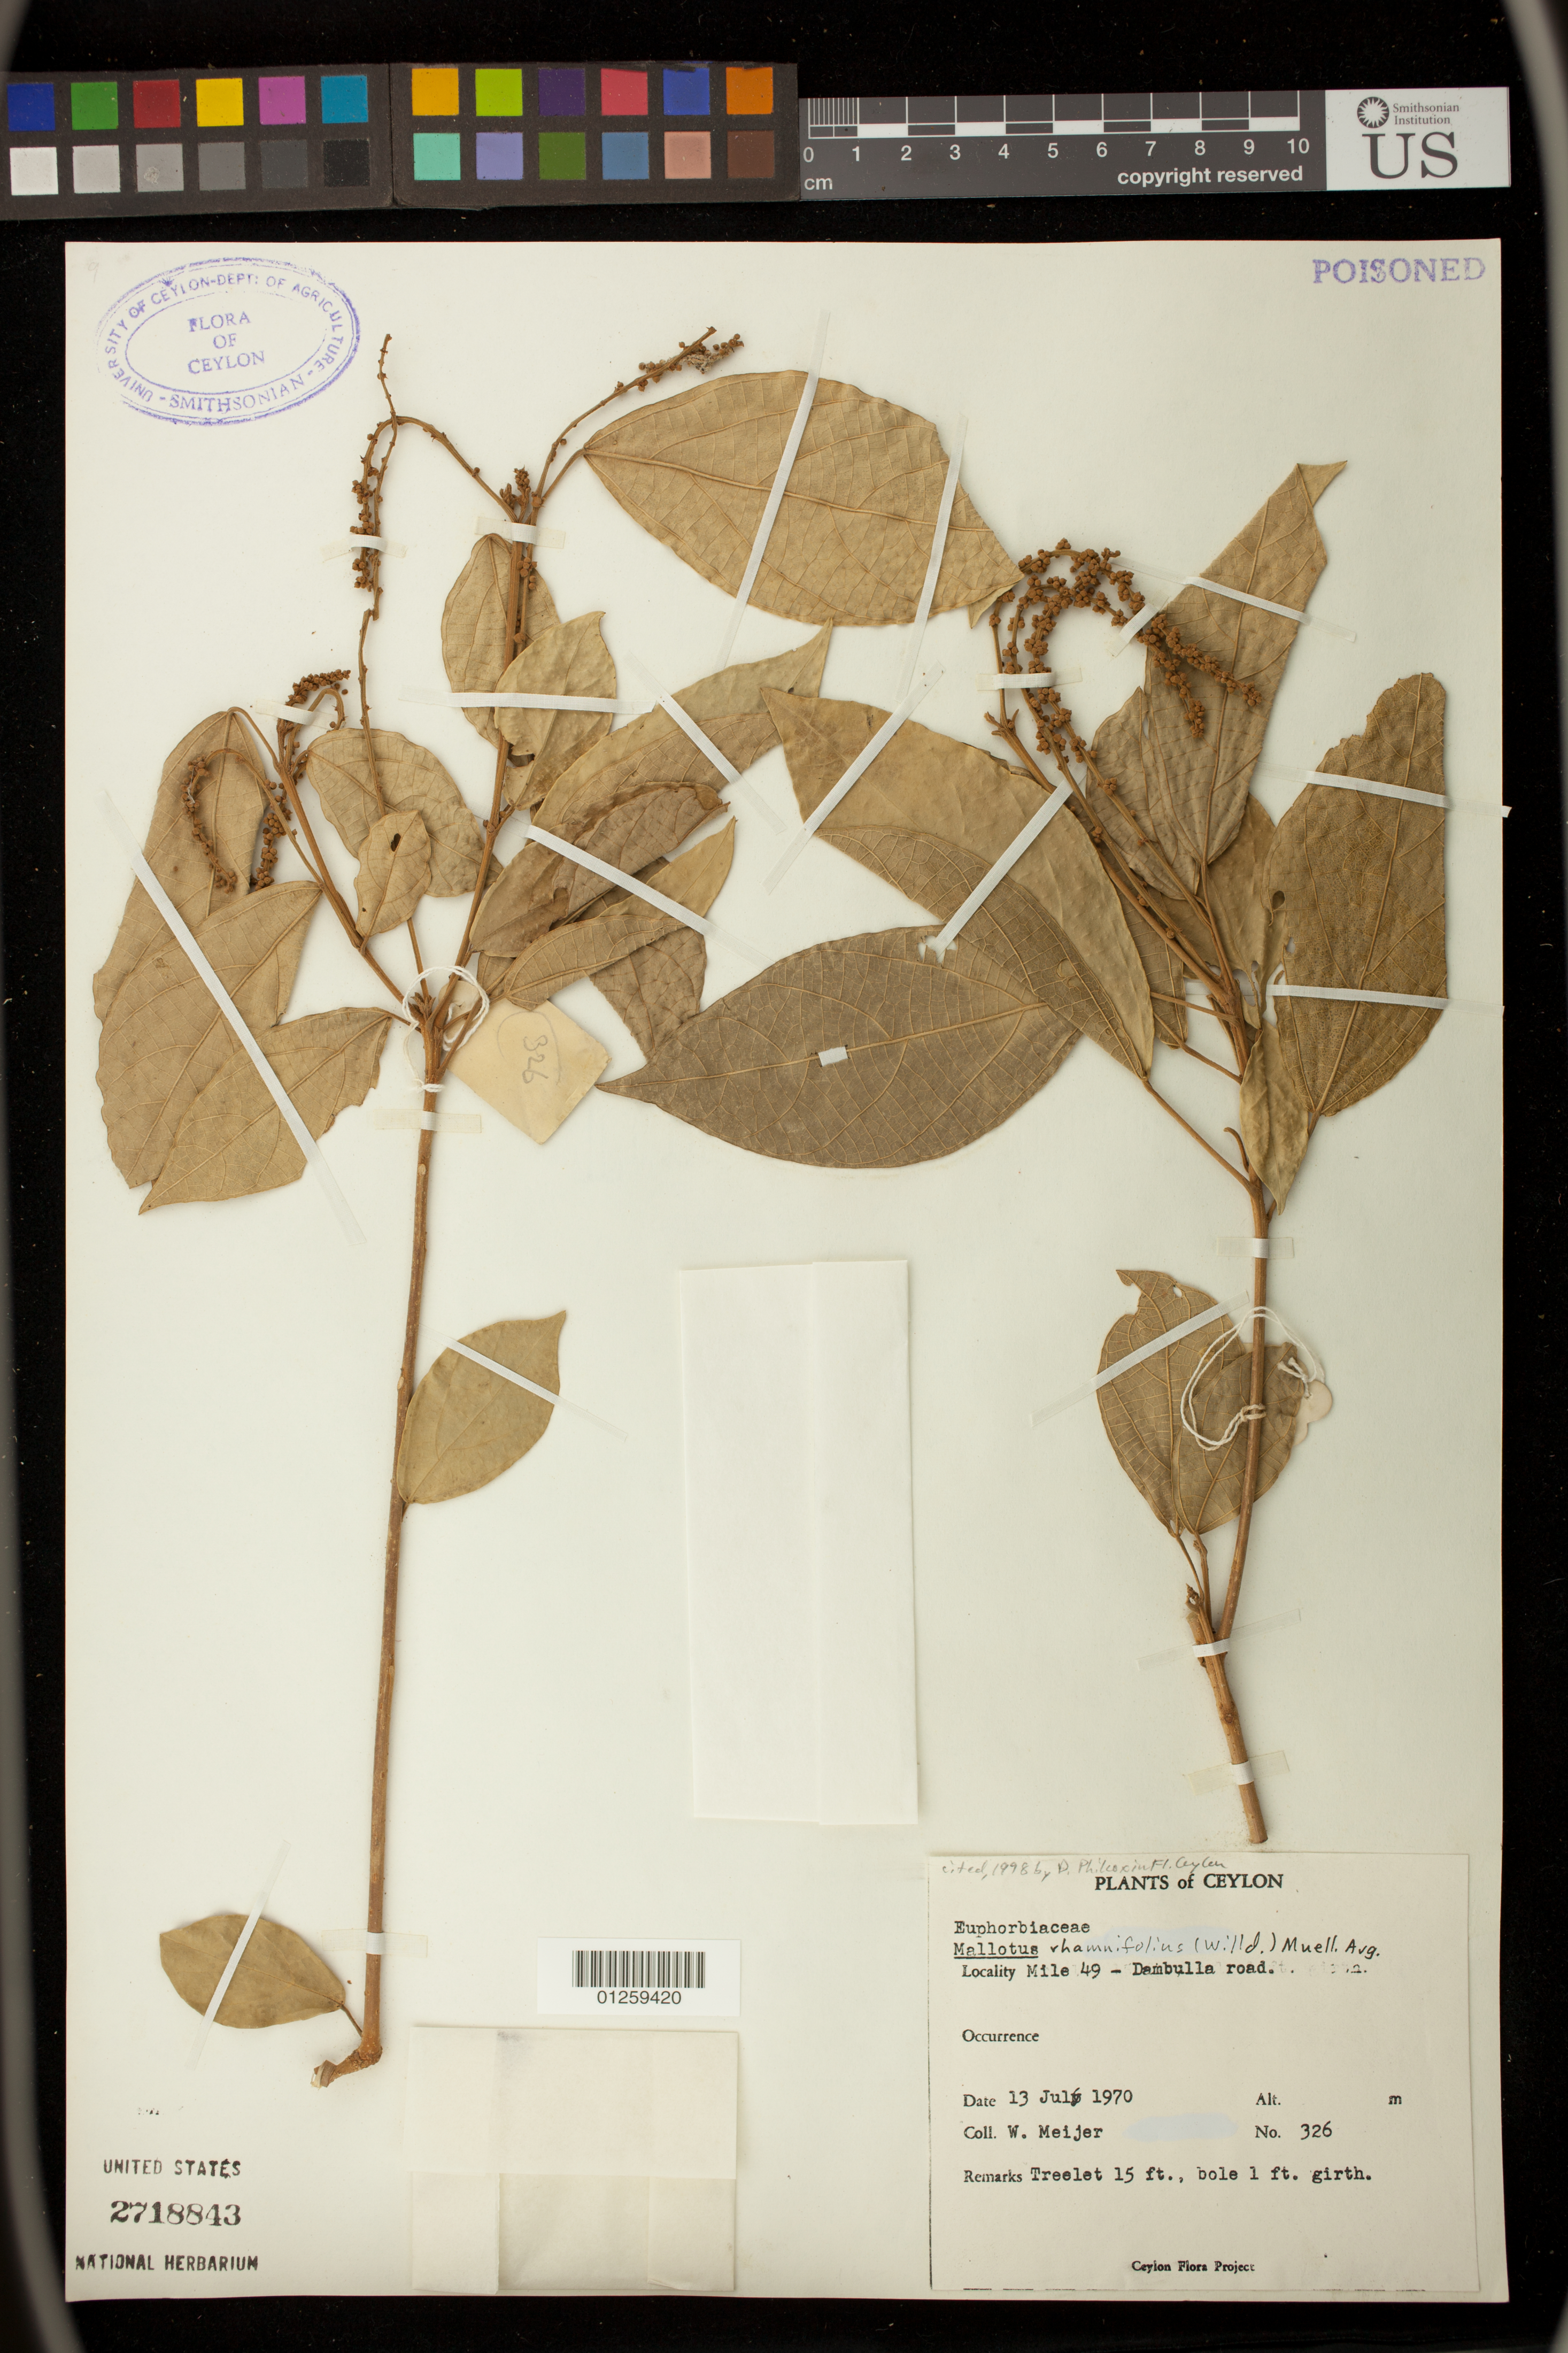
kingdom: Plantae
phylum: Tracheophyta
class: Magnoliopsida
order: Malpighiales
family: Euphorbiaceae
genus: Mallotus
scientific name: Mallotus rhamnifolius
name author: (Willd.) Müll. Arg.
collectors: W. Meijer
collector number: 326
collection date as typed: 13 Jul 1970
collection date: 1970-07-13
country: Sri Lanka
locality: Mile 49 - Dambulla road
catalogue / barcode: US 2718843